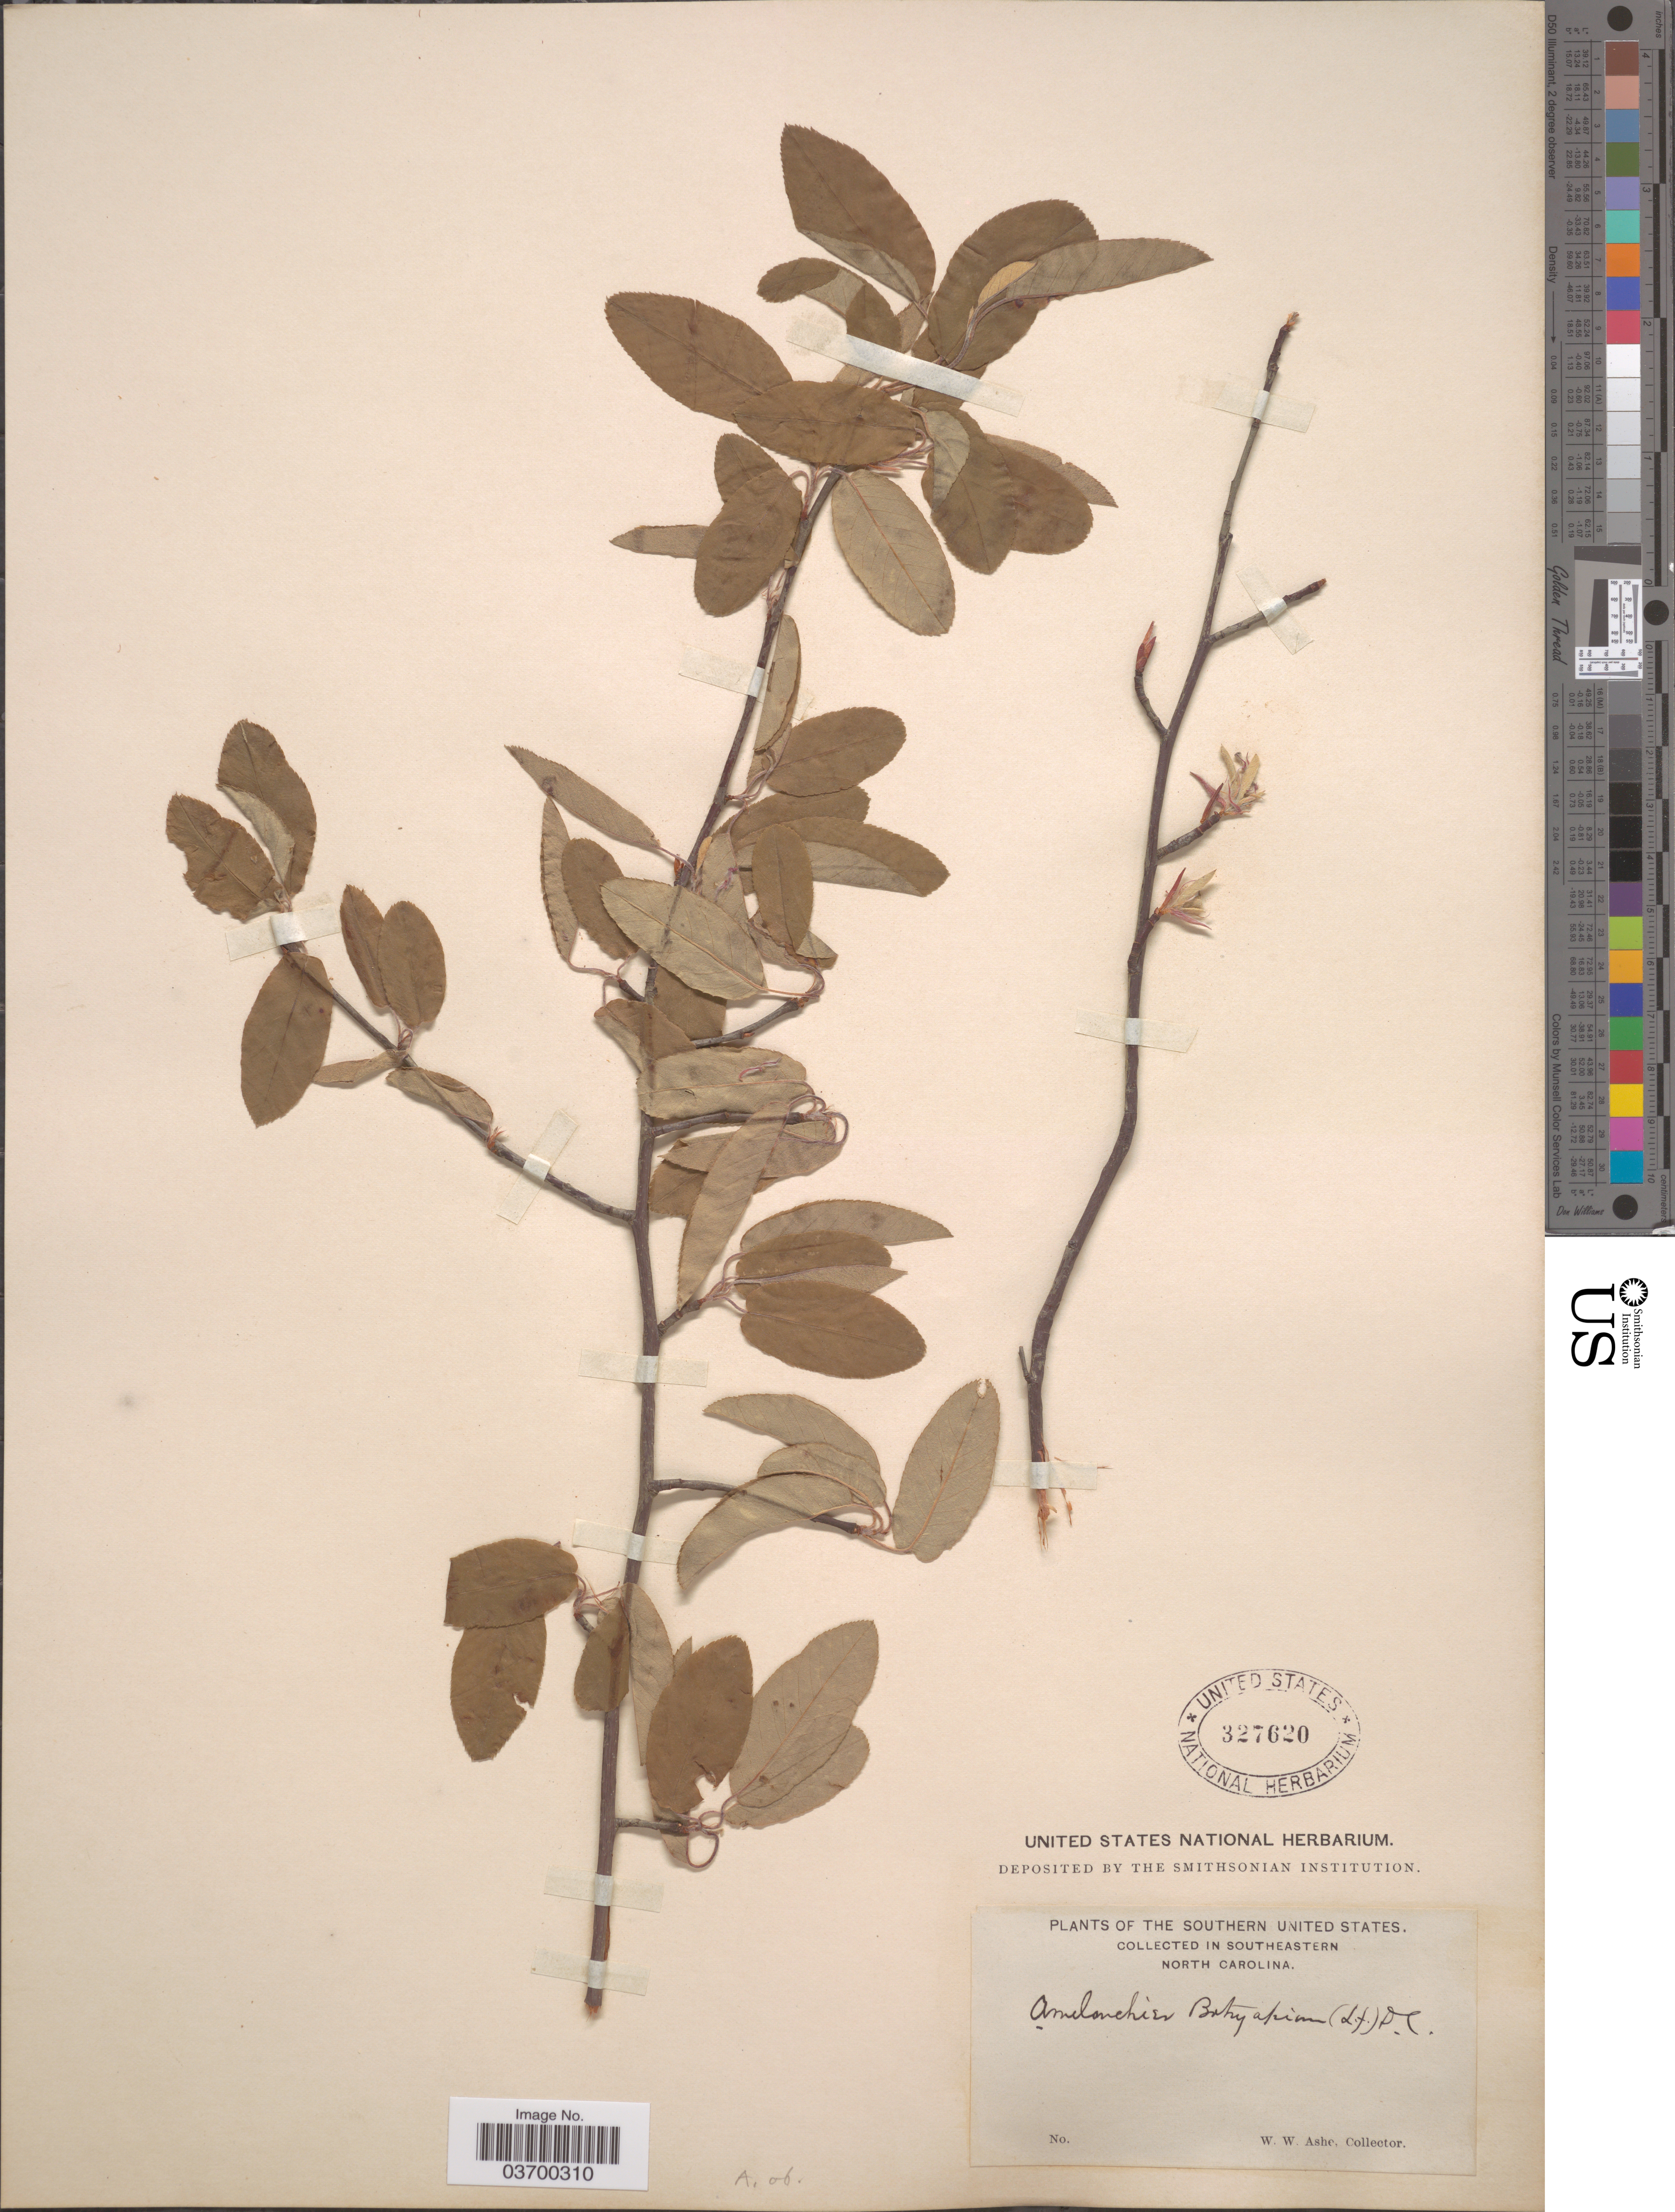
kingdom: Plantae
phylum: Tracheophyta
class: Magnoliopsida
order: Rosales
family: Rosaceae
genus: Amelanchier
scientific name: Amelanchier botryapium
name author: DC.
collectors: W. W. Ashe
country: United States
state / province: North Carolina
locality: Southeastern North Carolina.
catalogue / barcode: US 327620